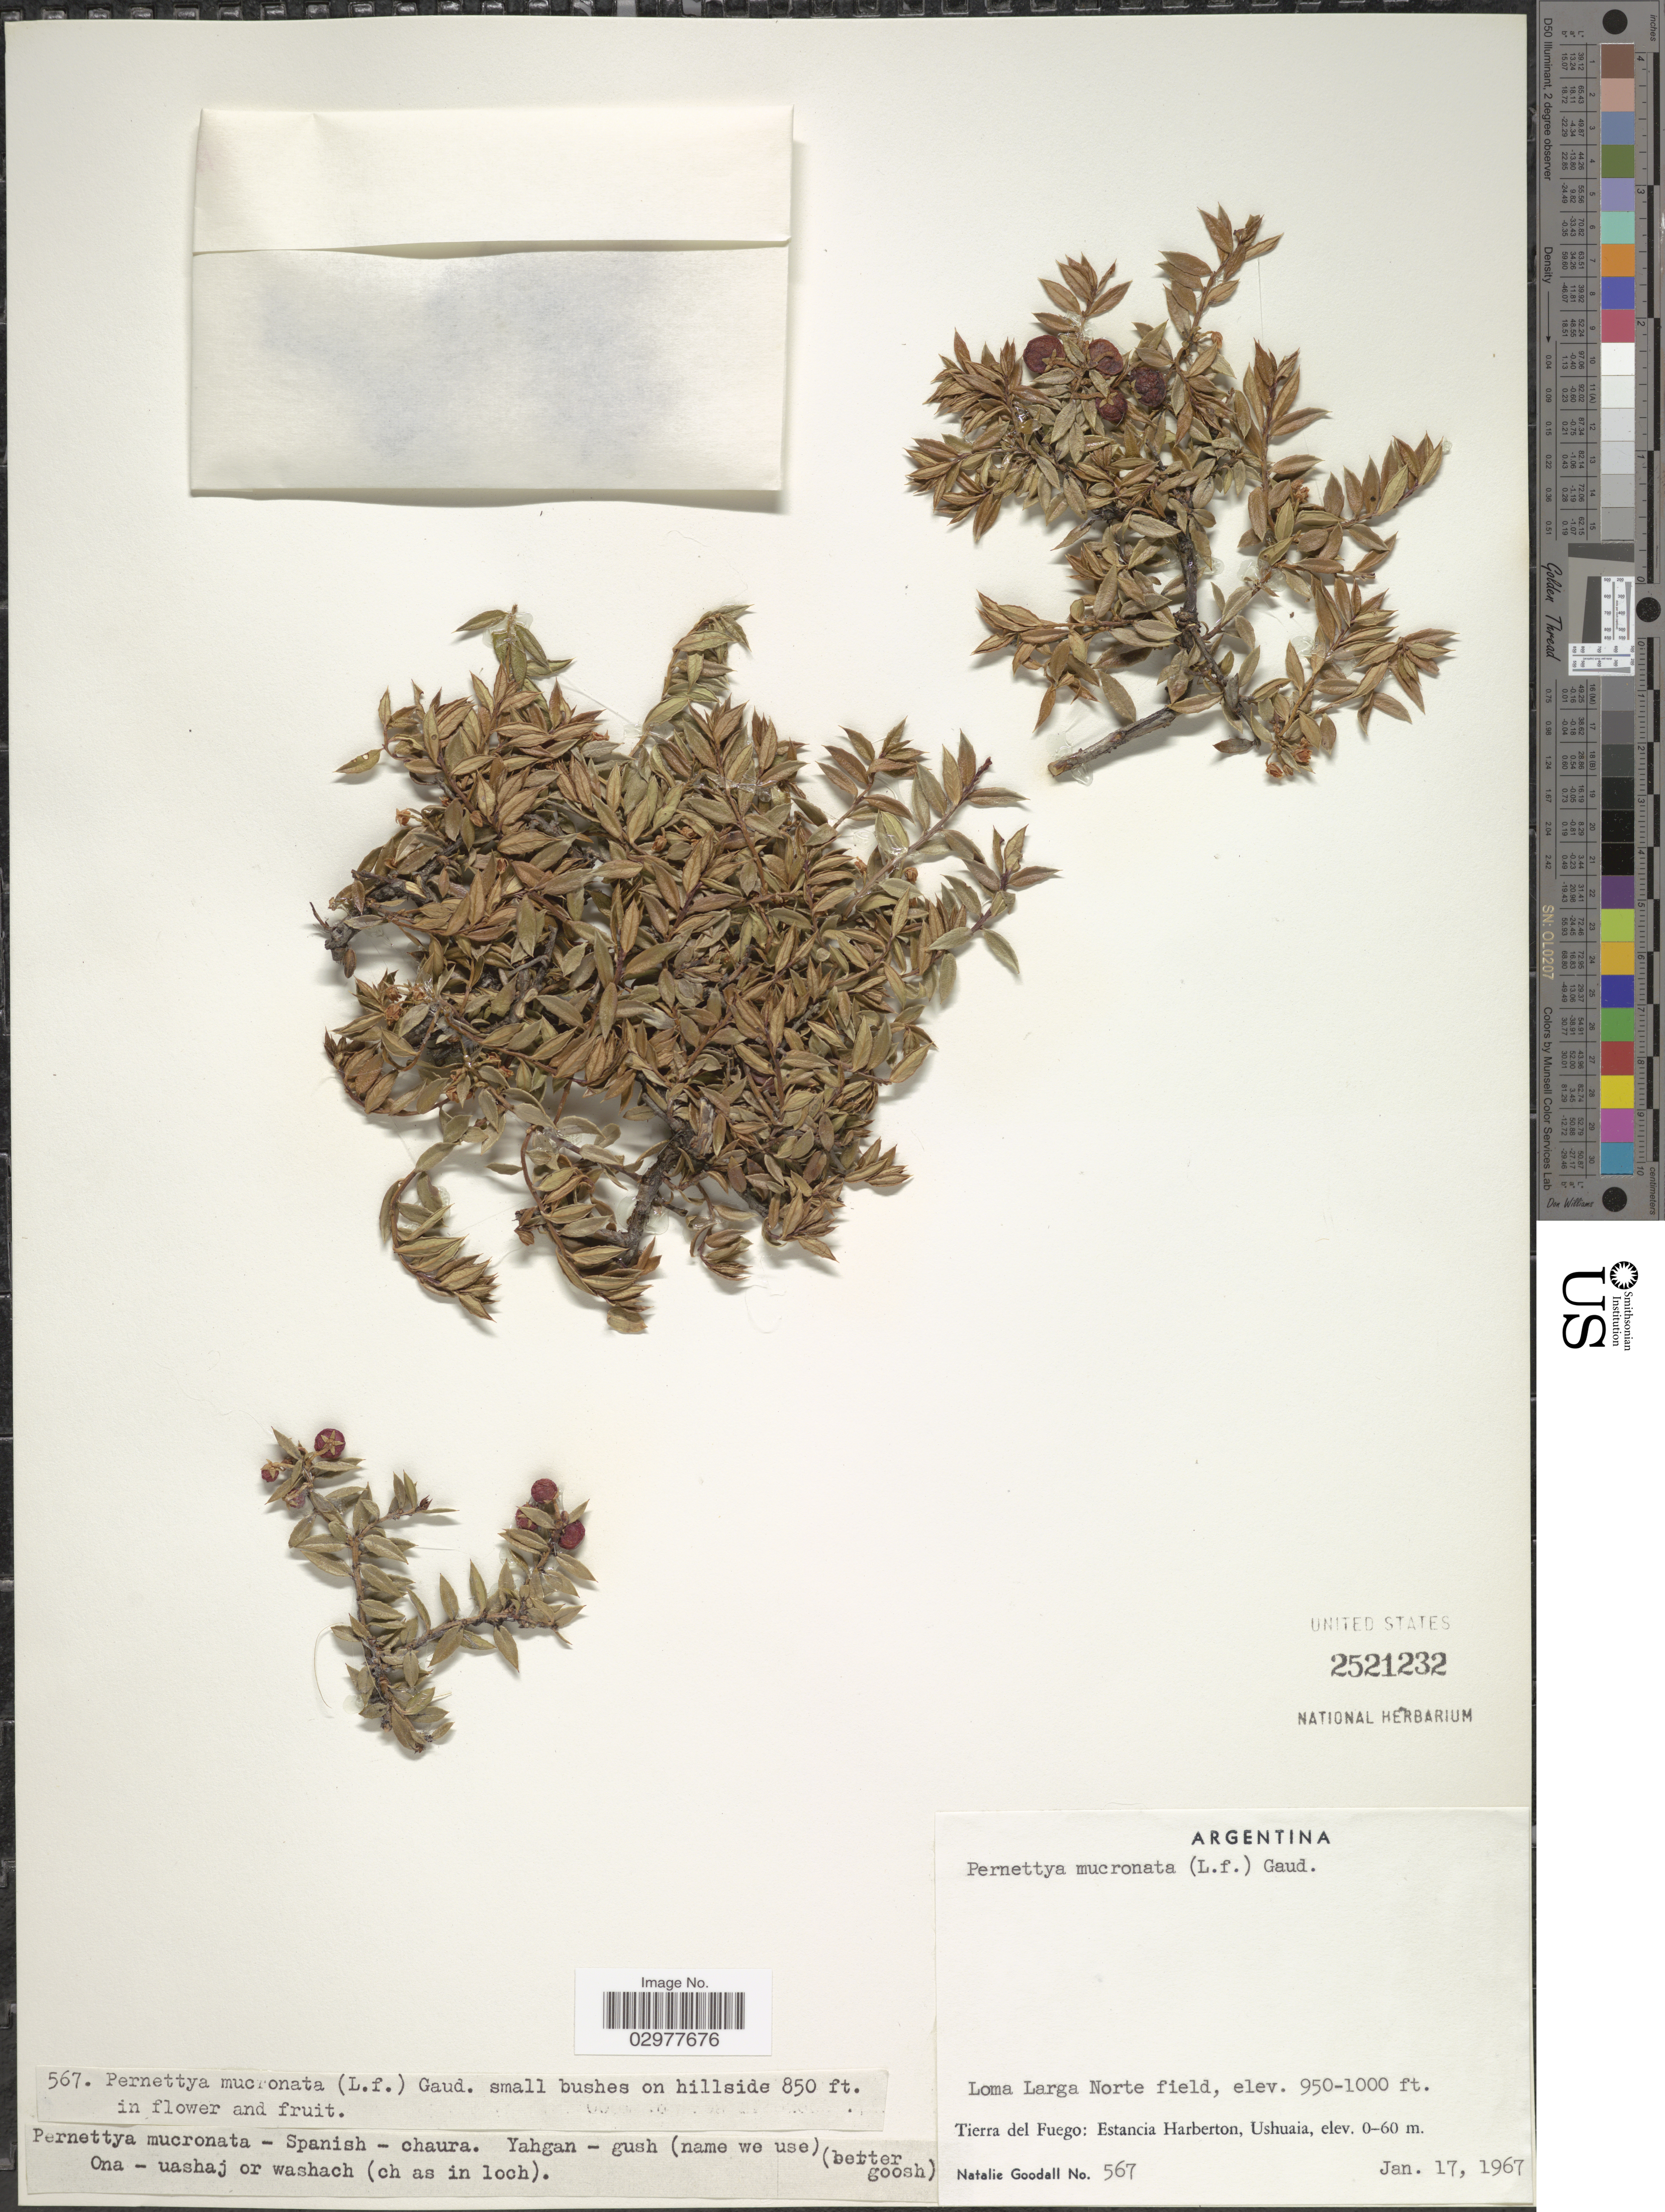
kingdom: Plantae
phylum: Tracheophyta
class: Magnoliopsida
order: Ericales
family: Ericaceae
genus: Pernettya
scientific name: Pernettya mucronata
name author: (L. f.) Gaudich. ex A. Spreng.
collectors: N. Goodall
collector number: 567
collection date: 1967-01-17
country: Argentina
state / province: Tierra del Fuego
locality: Loma Larga Norte field, Estancia Harberton, Ushuaia.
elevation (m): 259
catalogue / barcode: US 2521232